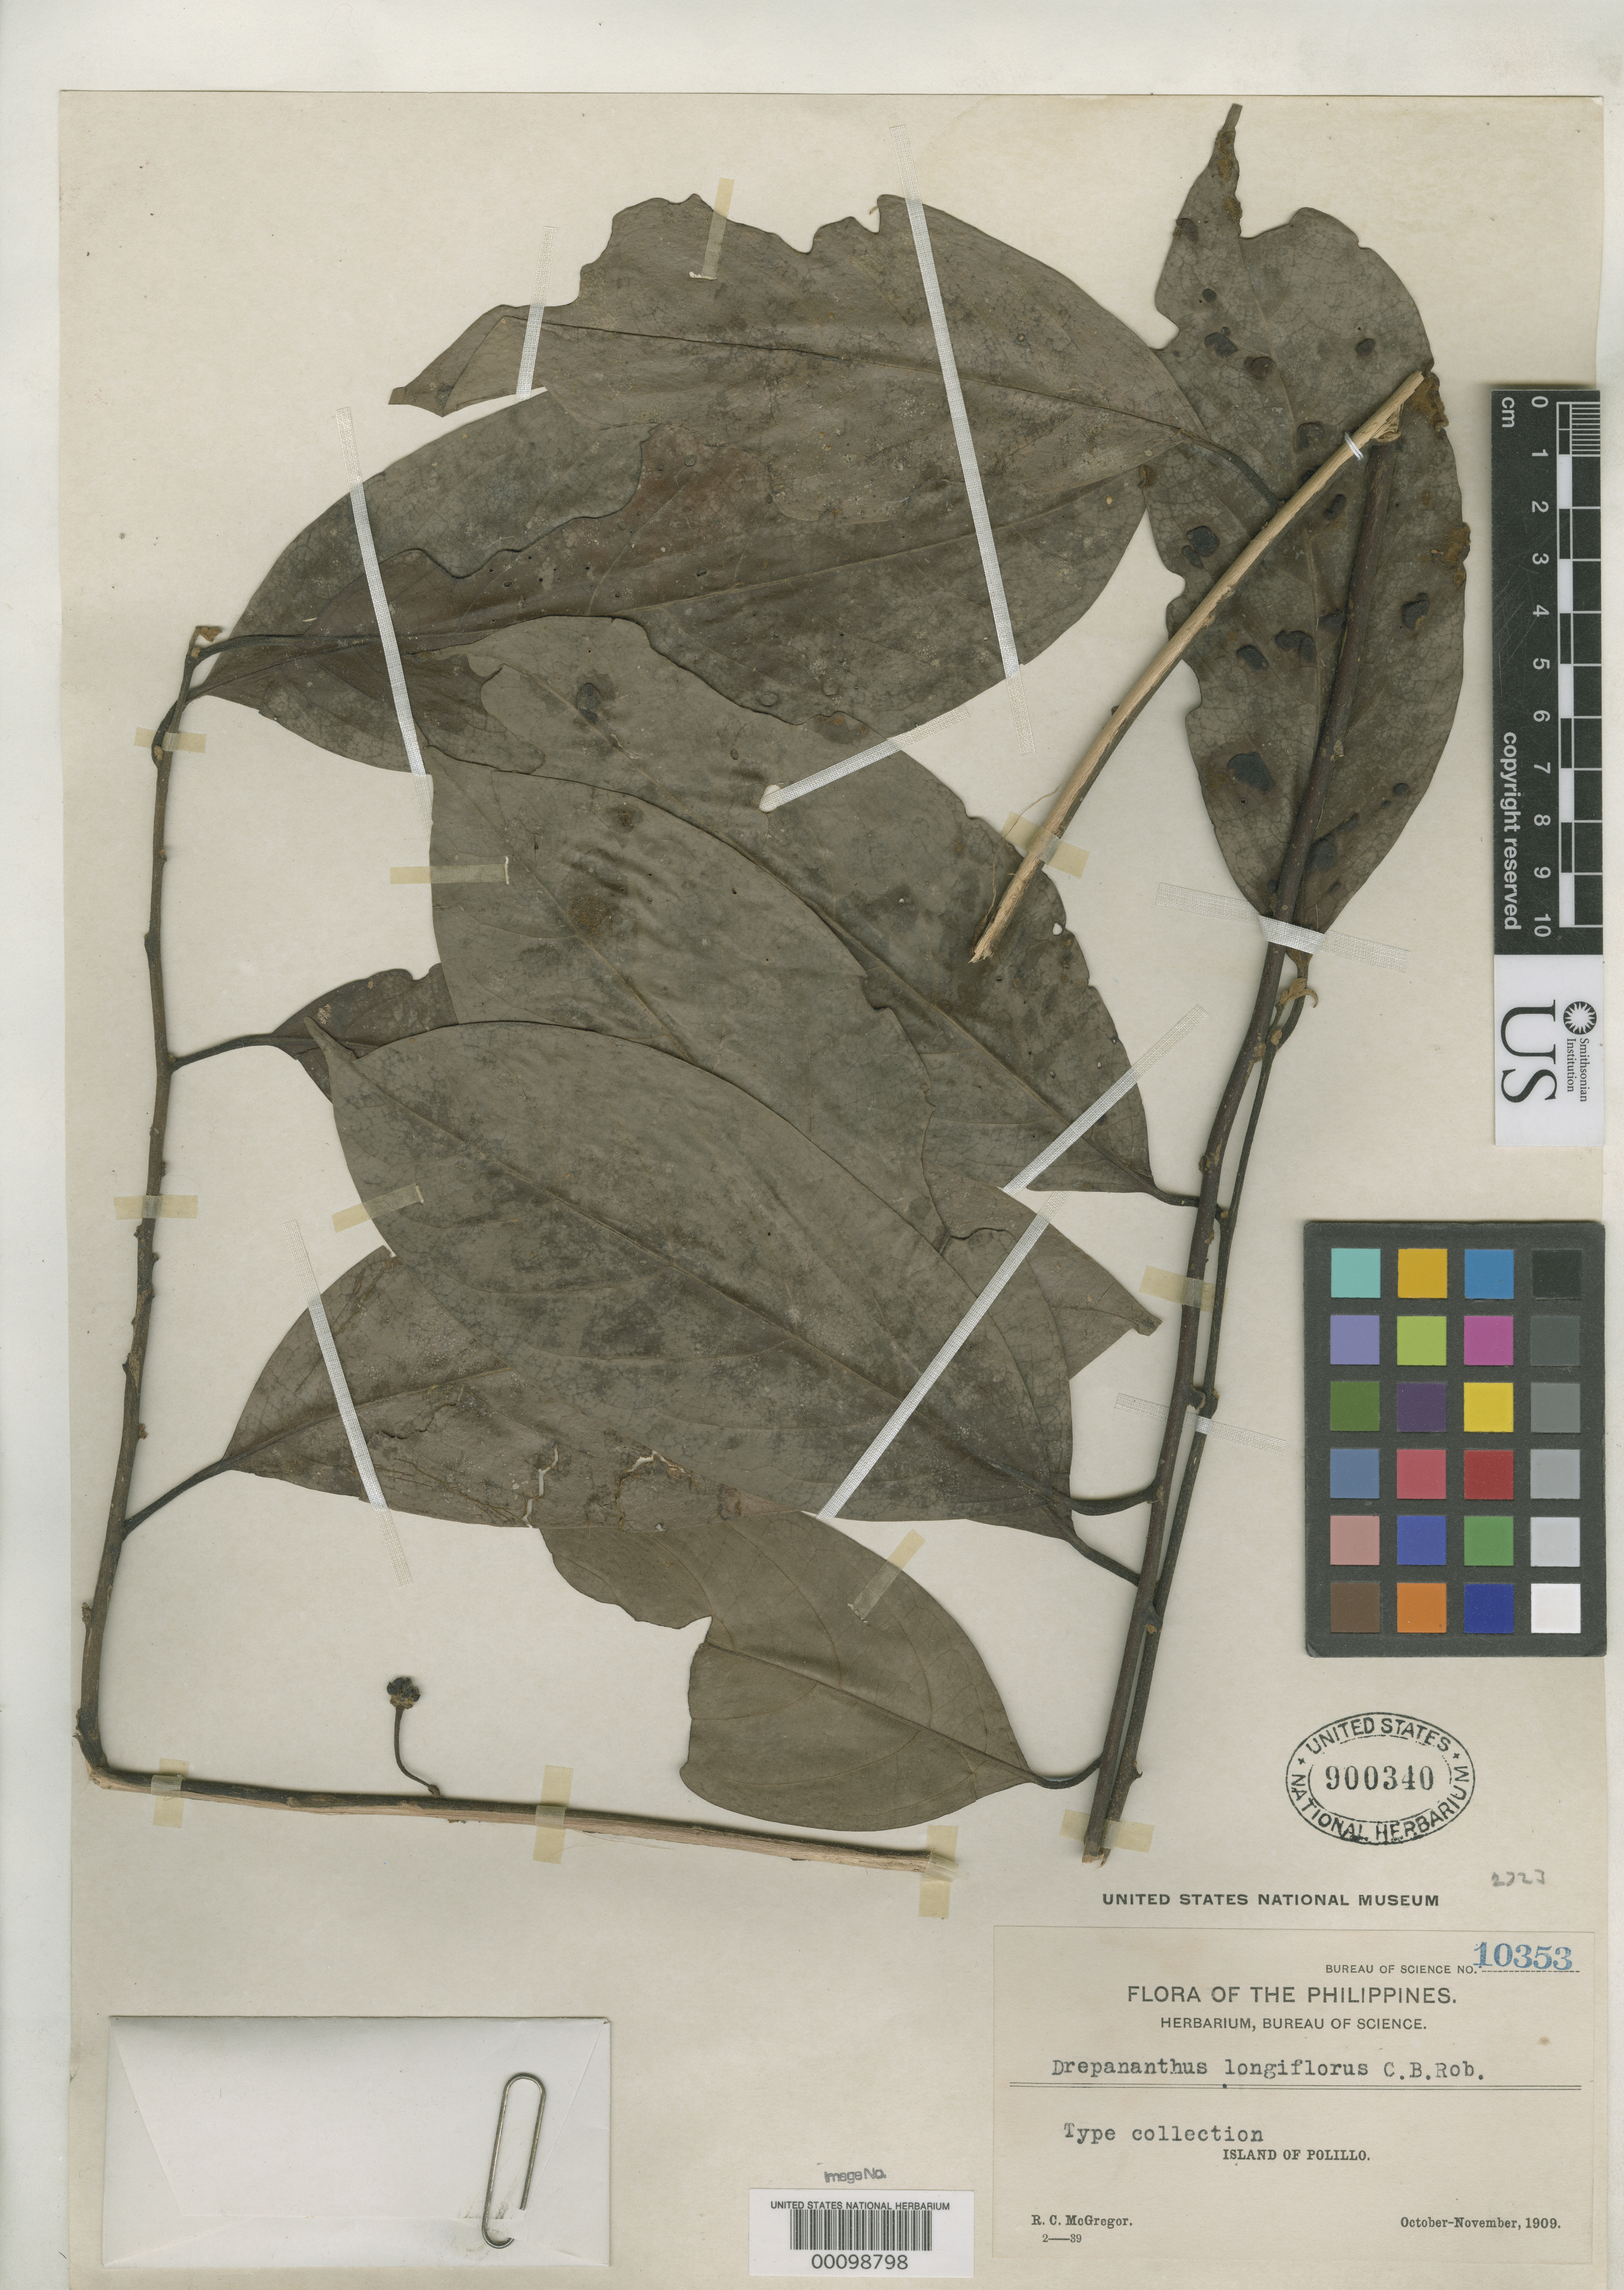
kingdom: Plantae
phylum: Tracheophyta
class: Magnoliopsida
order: Magnoliales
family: Annonaceae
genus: Drepananthus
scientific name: Drepananthus longiflorus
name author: C.B. Rob.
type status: Isotype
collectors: R. C. McGregor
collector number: Bur. Sci. 10353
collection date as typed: Oct 1909 to -- Nov 1909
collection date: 1909-10/1909-11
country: Philippines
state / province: Calabarzon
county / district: Quezon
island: Polillo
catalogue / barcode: US 900340